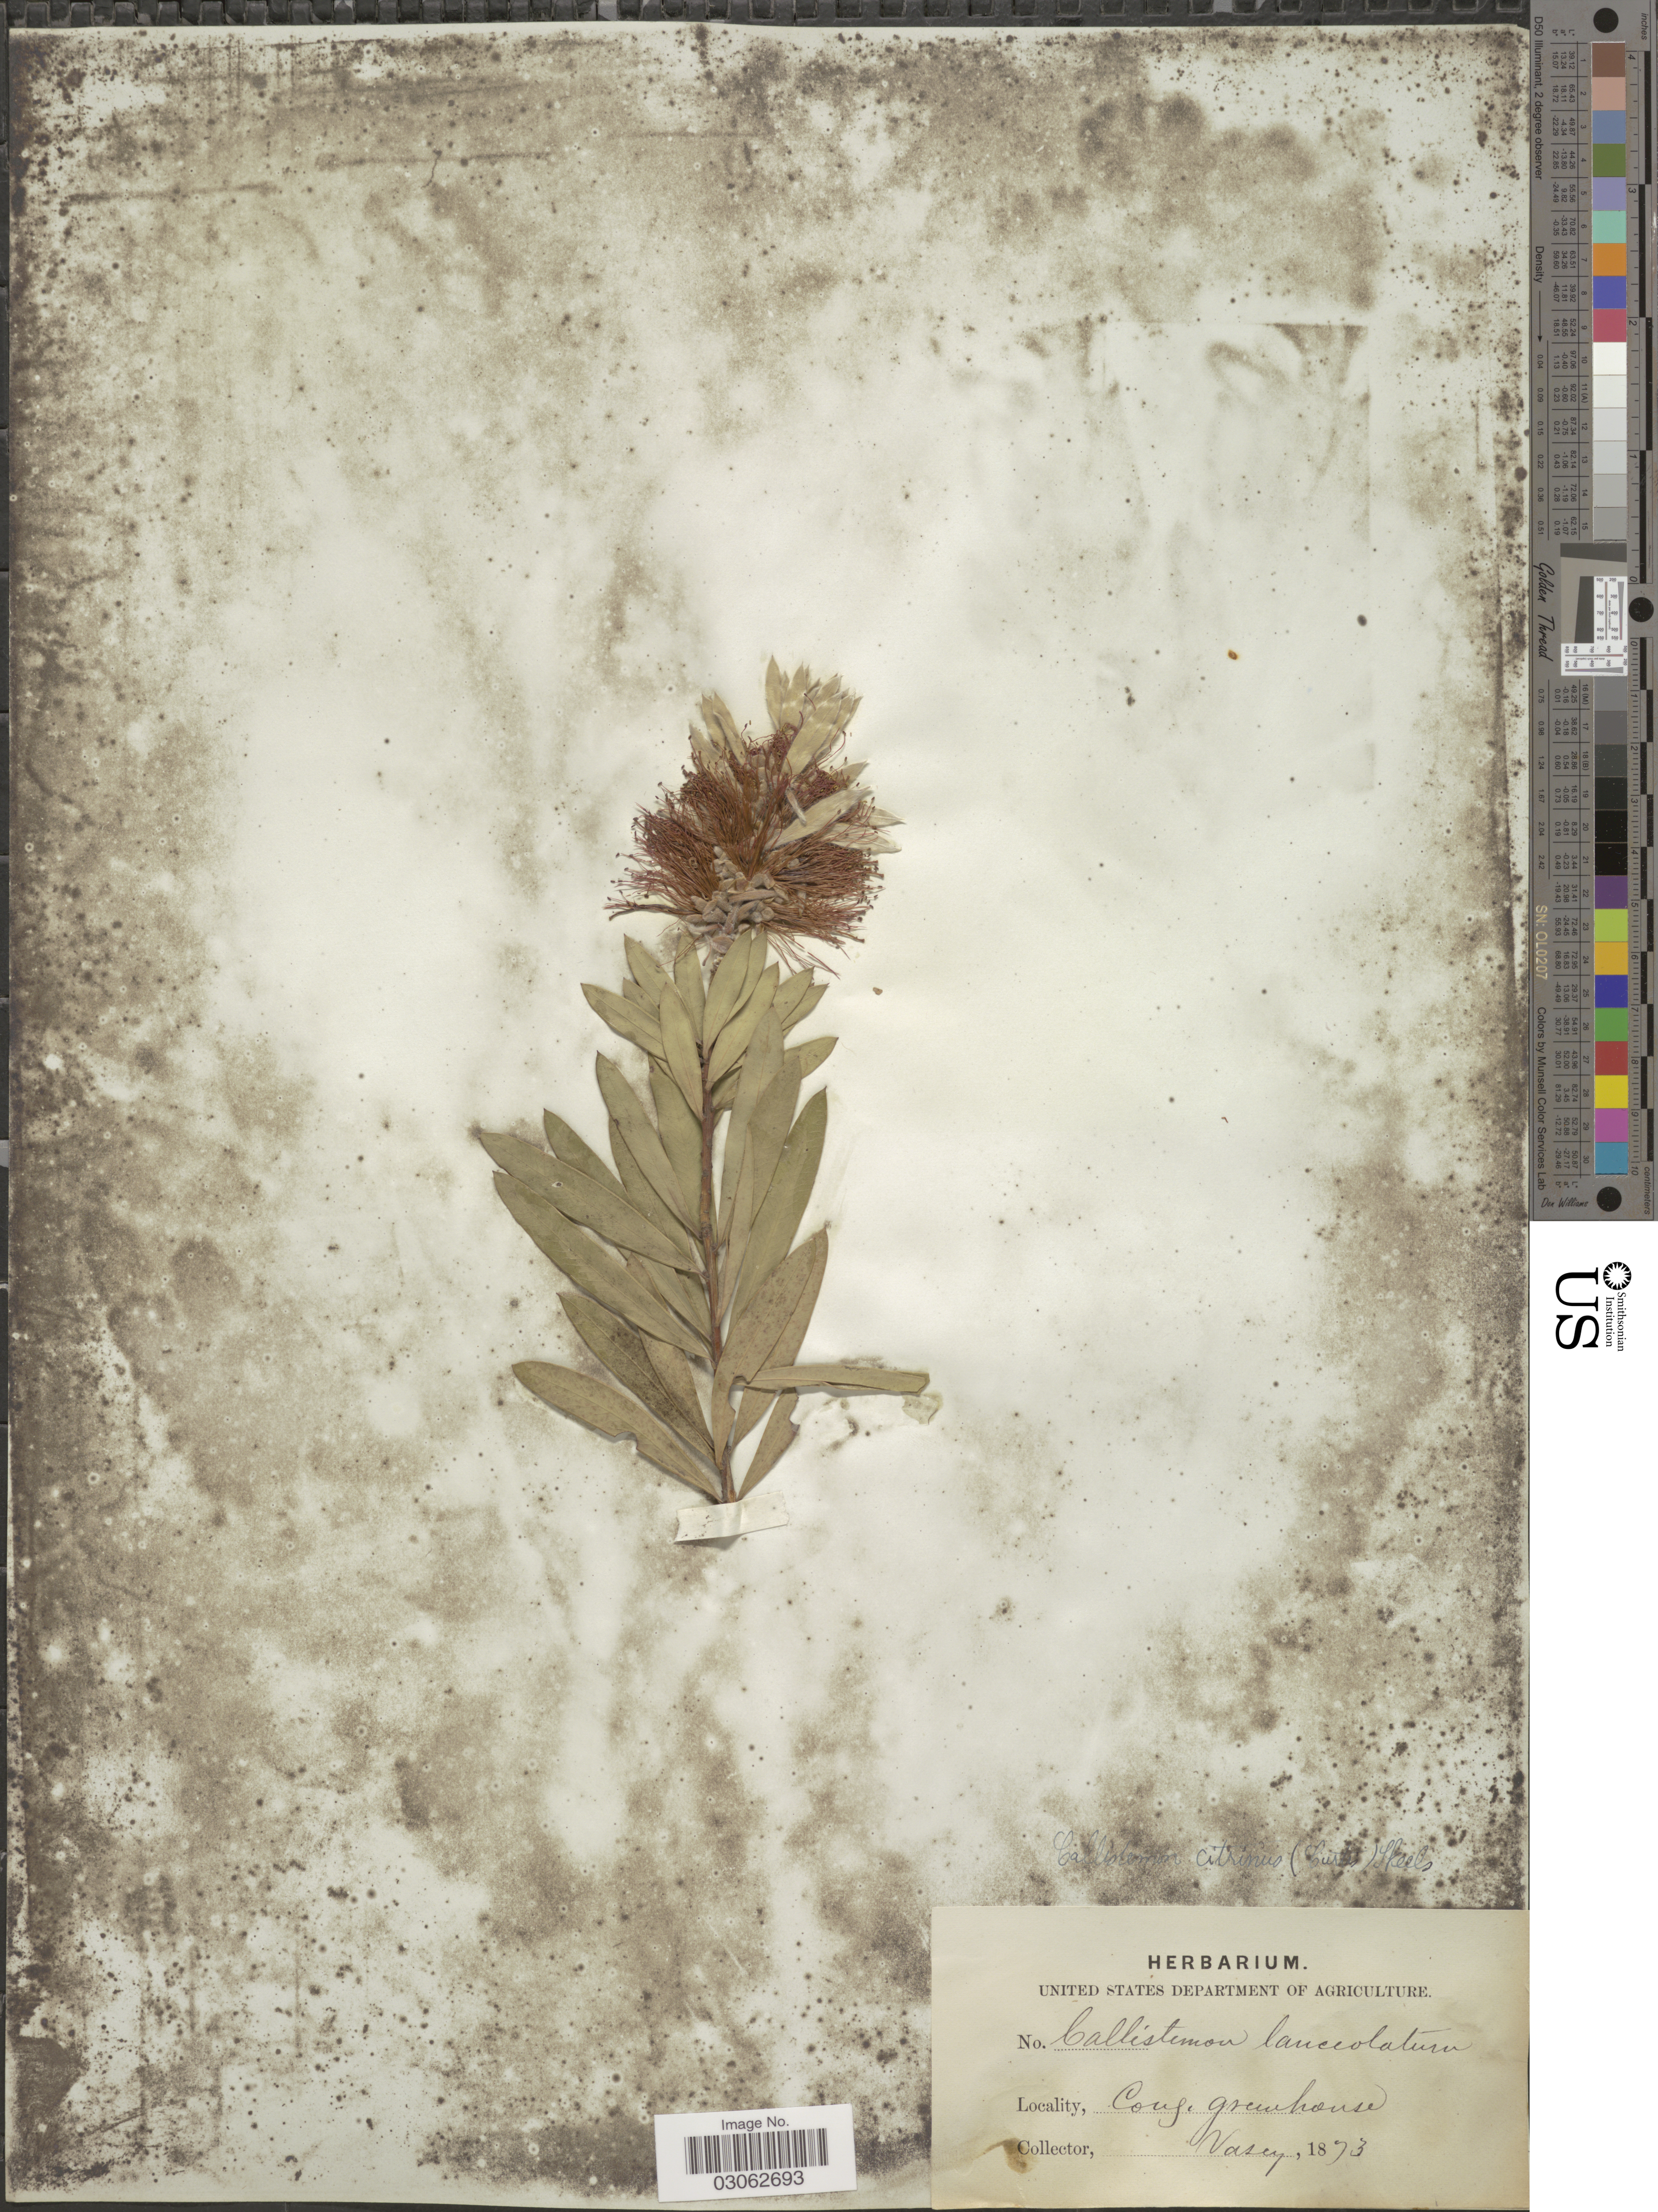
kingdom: Plantae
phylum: Tracheophyta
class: Magnoliopsida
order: Myrtales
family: Myrtaceae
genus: Callistemon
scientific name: Callistemon citrinus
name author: (Curtis) Skeels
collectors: Vasey, --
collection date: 1873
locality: Cult. greenhouse.